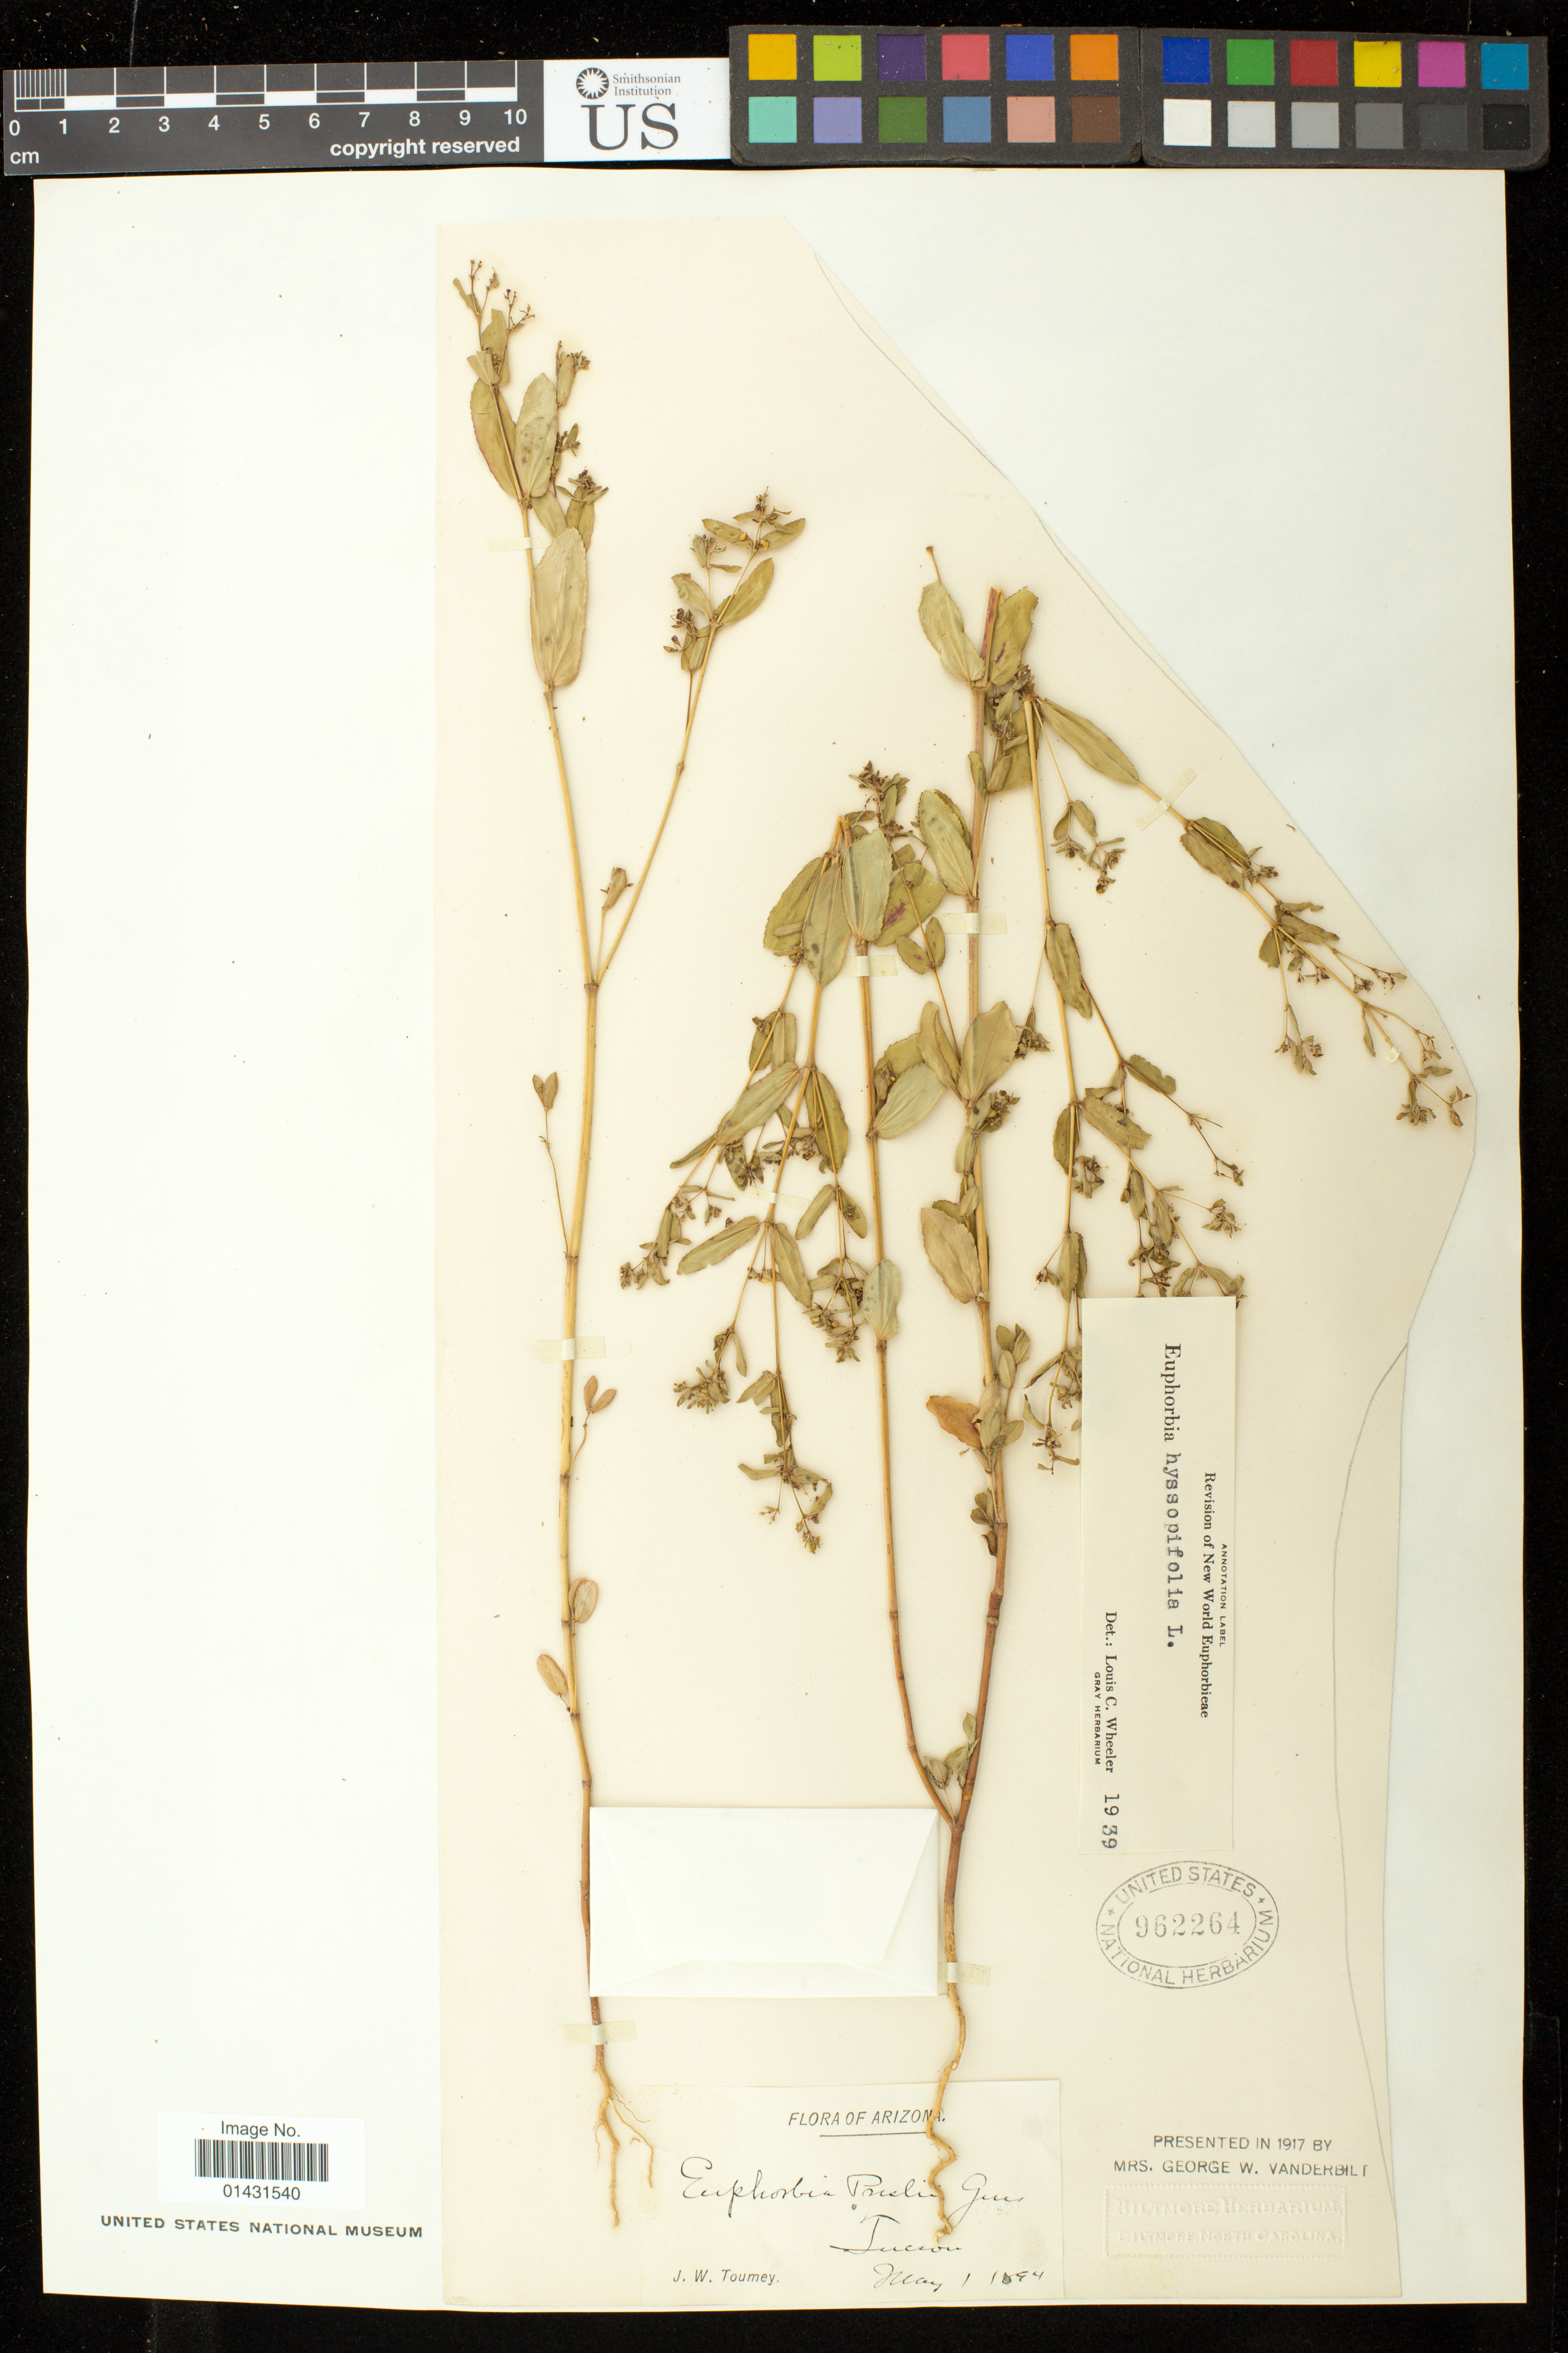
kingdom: Plantae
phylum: Tracheophyta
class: Magnoliopsida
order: Malpighiales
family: Euphorbiaceae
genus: Euphorbia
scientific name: Euphorbia hyssopifolia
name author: L.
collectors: J. W. Toumey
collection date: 1894-05-01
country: United States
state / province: Arizona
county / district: Pima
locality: Tucson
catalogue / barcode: US 962264